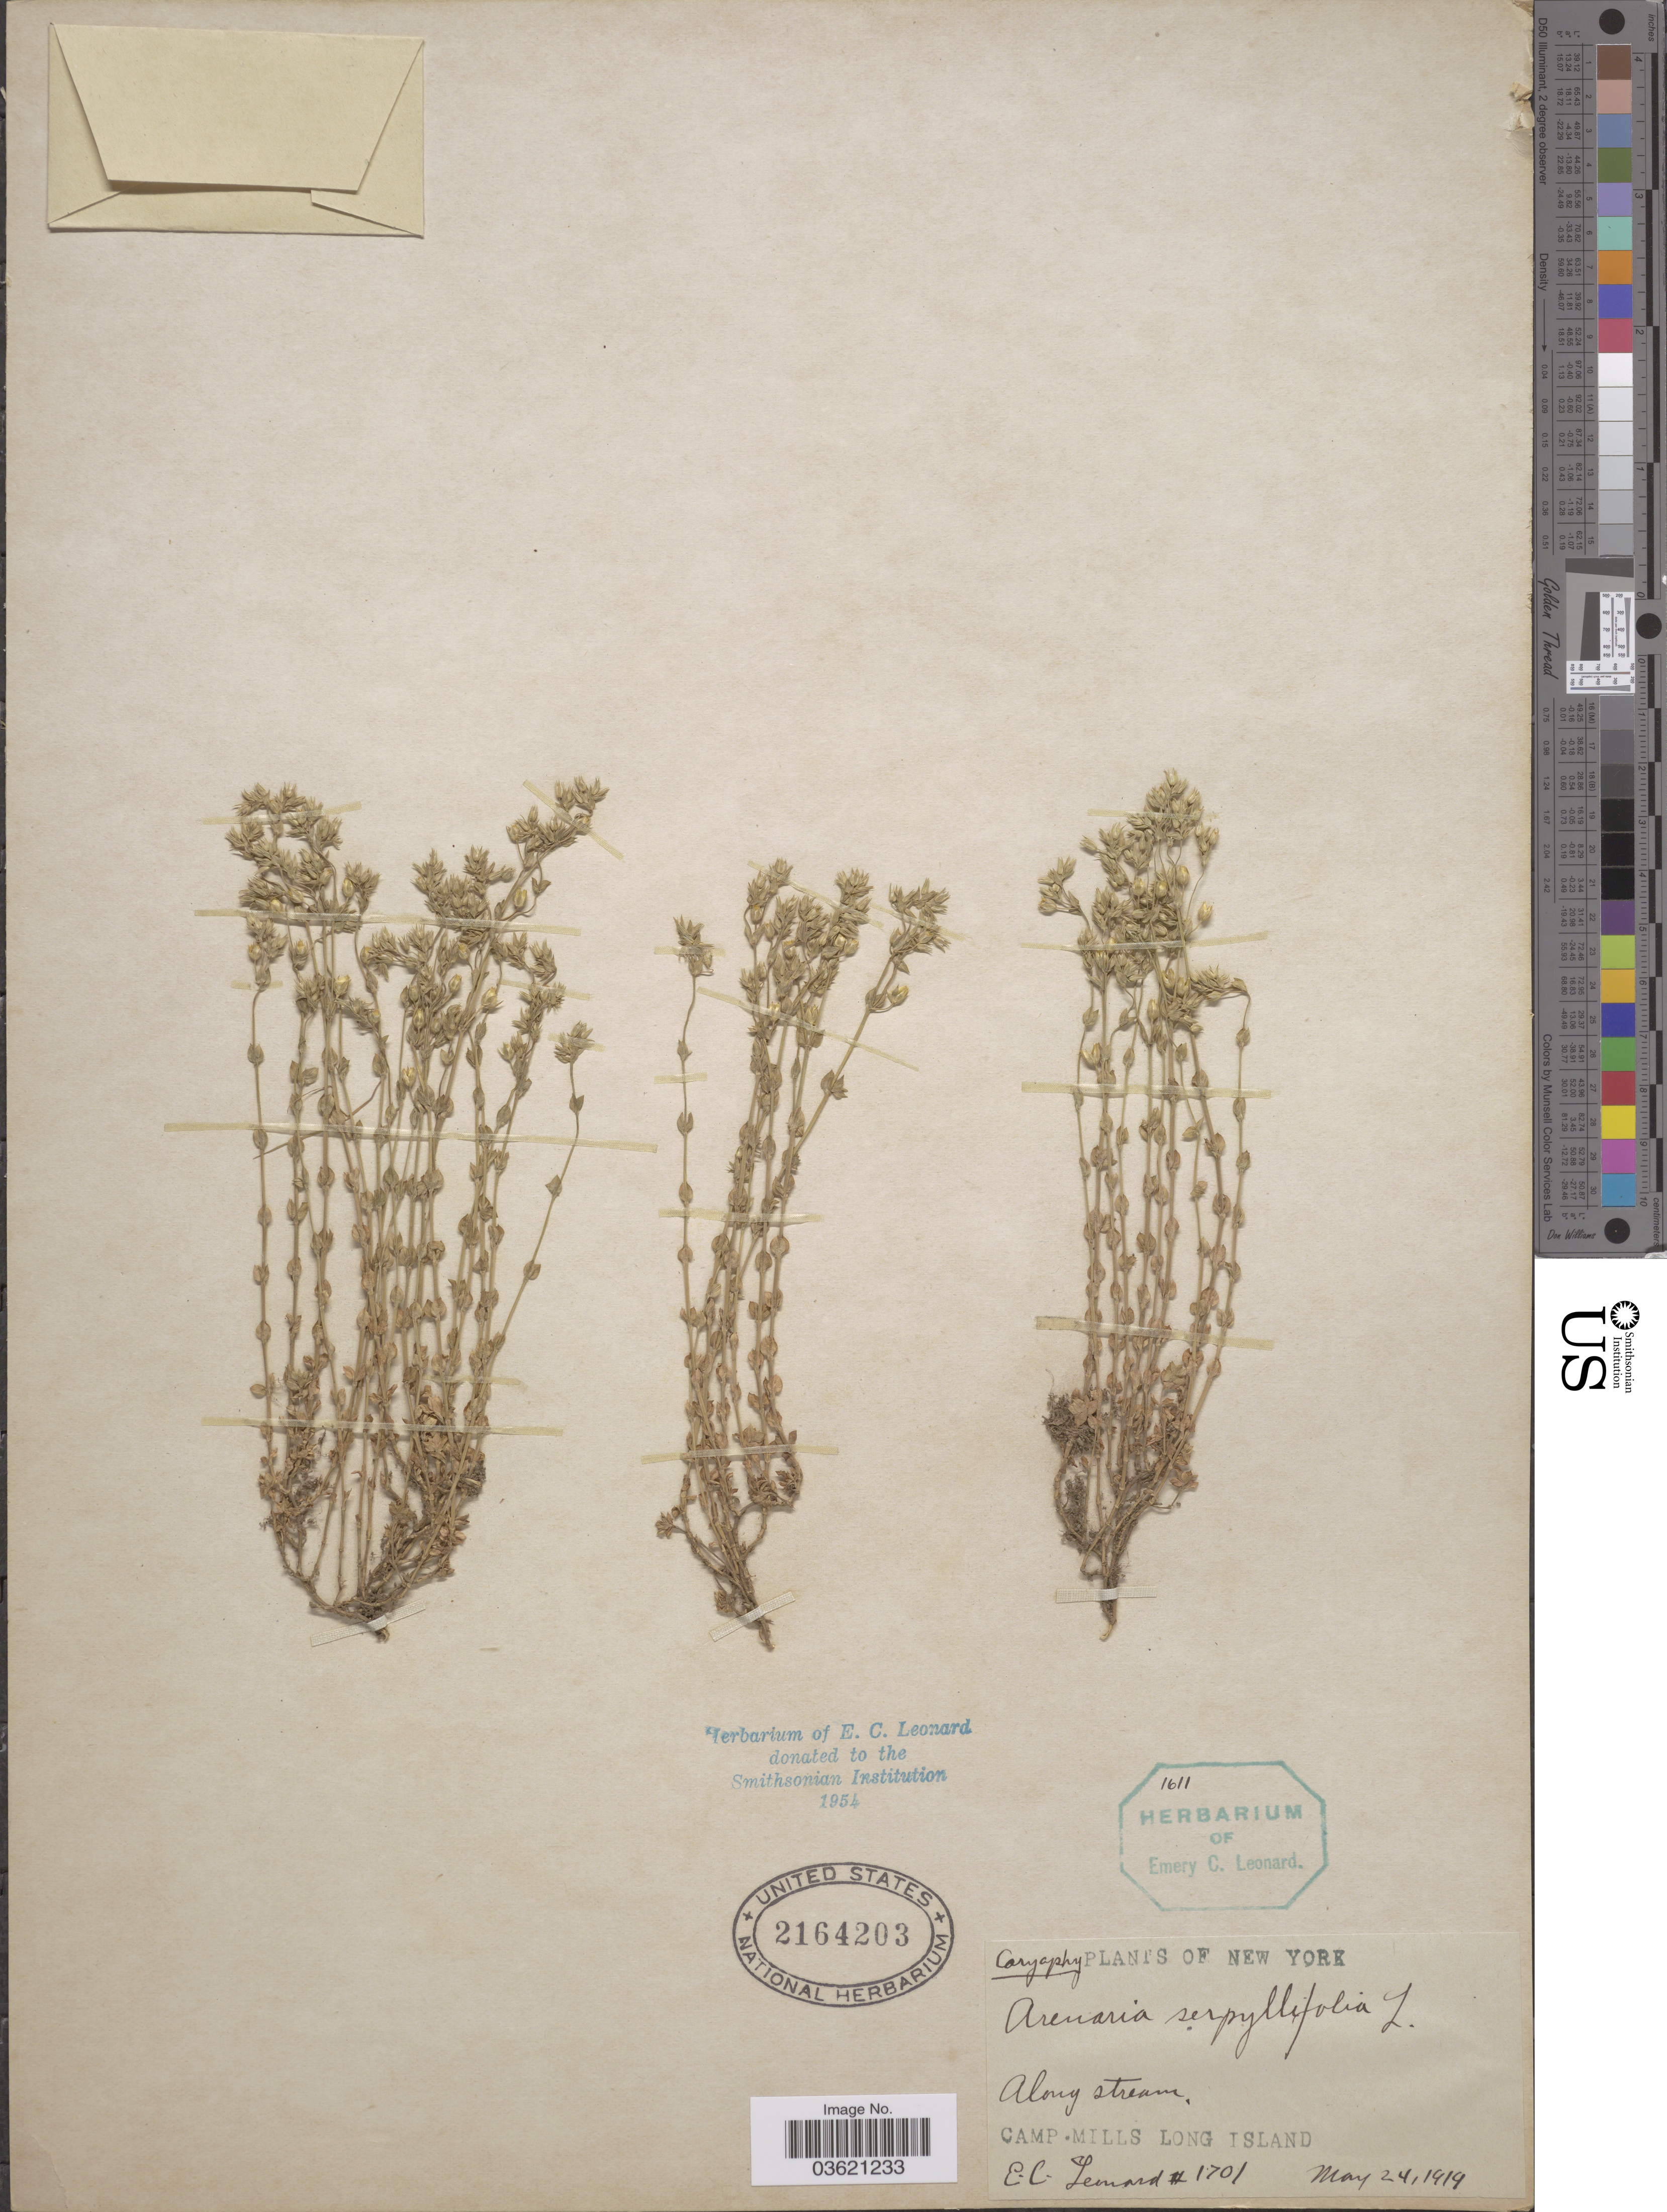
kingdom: Plantae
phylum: Tracheophyta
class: Magnoliopsida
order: Caryophyllales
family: Caryophyllaceae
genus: Arenaria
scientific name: Arenaria serpyllifolia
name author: L.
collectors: E. C. Leonard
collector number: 1701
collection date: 1919-05-24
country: United States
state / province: New York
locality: Along stream, Camp Mills Long Island.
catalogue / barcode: US 2164203